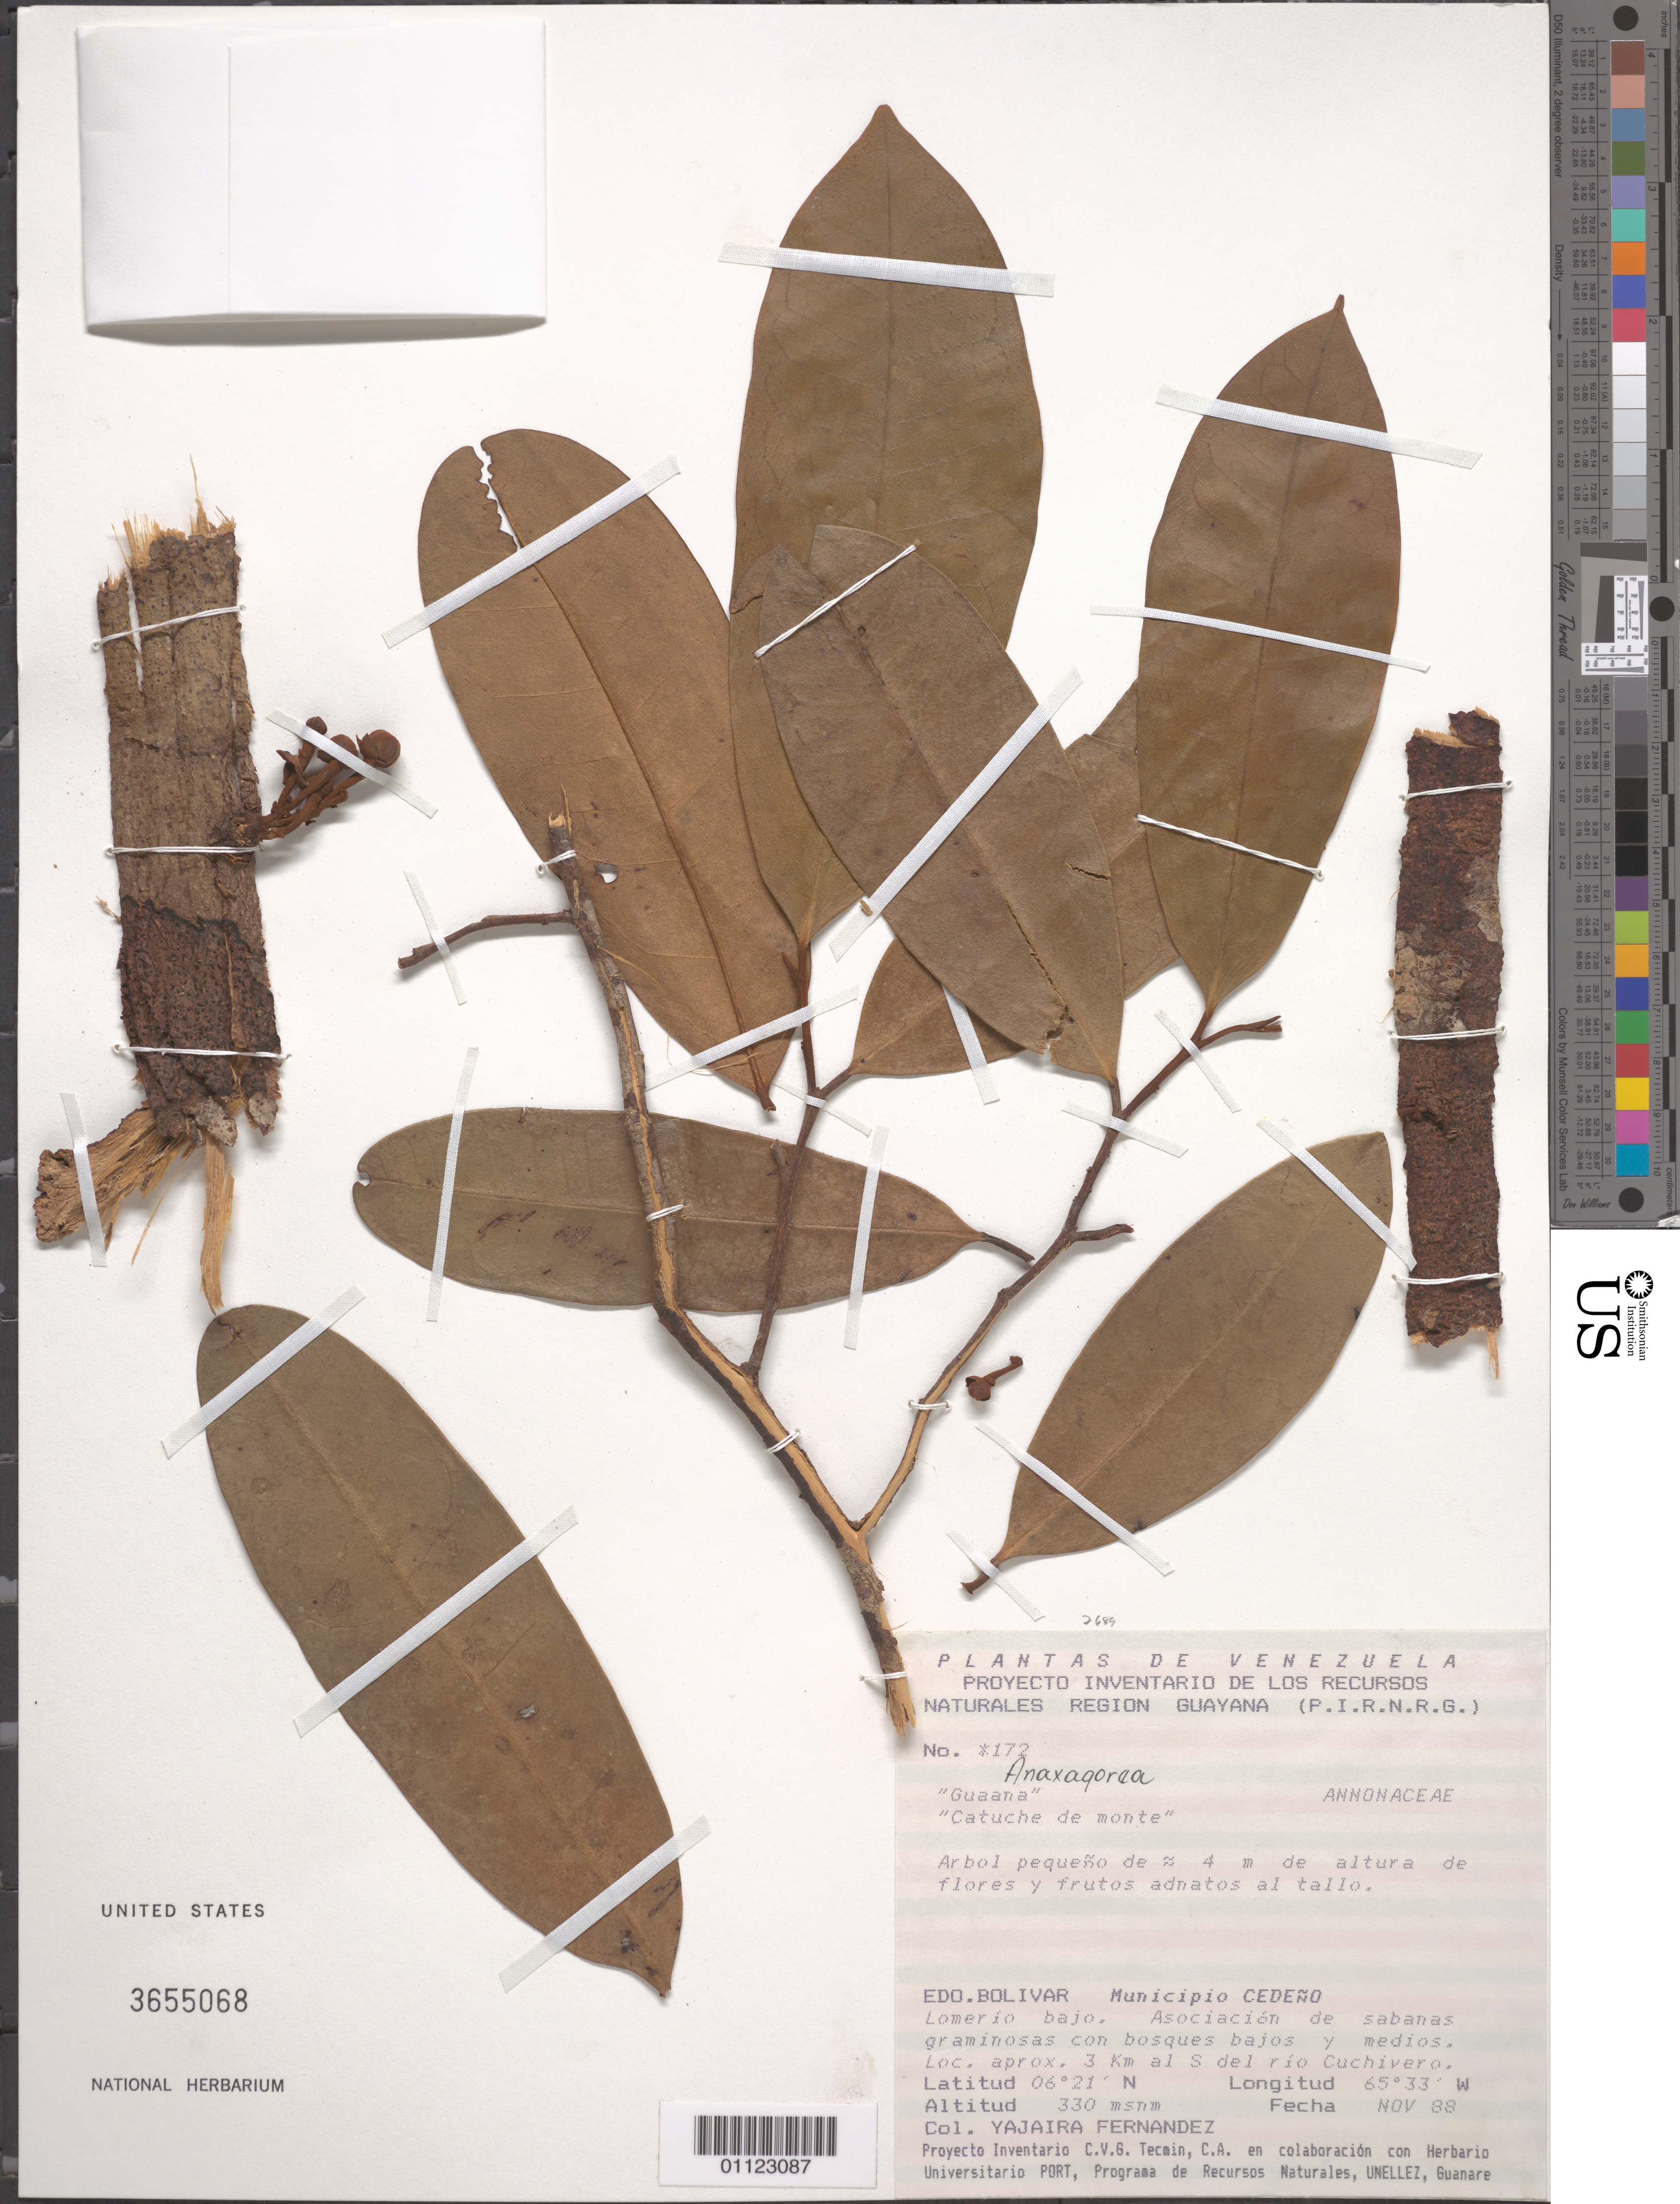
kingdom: Plantae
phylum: Tracheophyta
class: Magnoliopsida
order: Magnoliales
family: Annonaceae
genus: Anaxagorea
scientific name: Anaxagorea sp.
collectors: Y. Fernandez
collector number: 172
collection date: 1988-11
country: Venezuela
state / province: Bolívar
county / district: Cedeño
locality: Aprox. 3km al S del rio Cuchivero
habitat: Lomerio bajo. Asociacion de sabanas graminosas con bossques bajos y medios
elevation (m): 330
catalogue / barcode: US 3655068